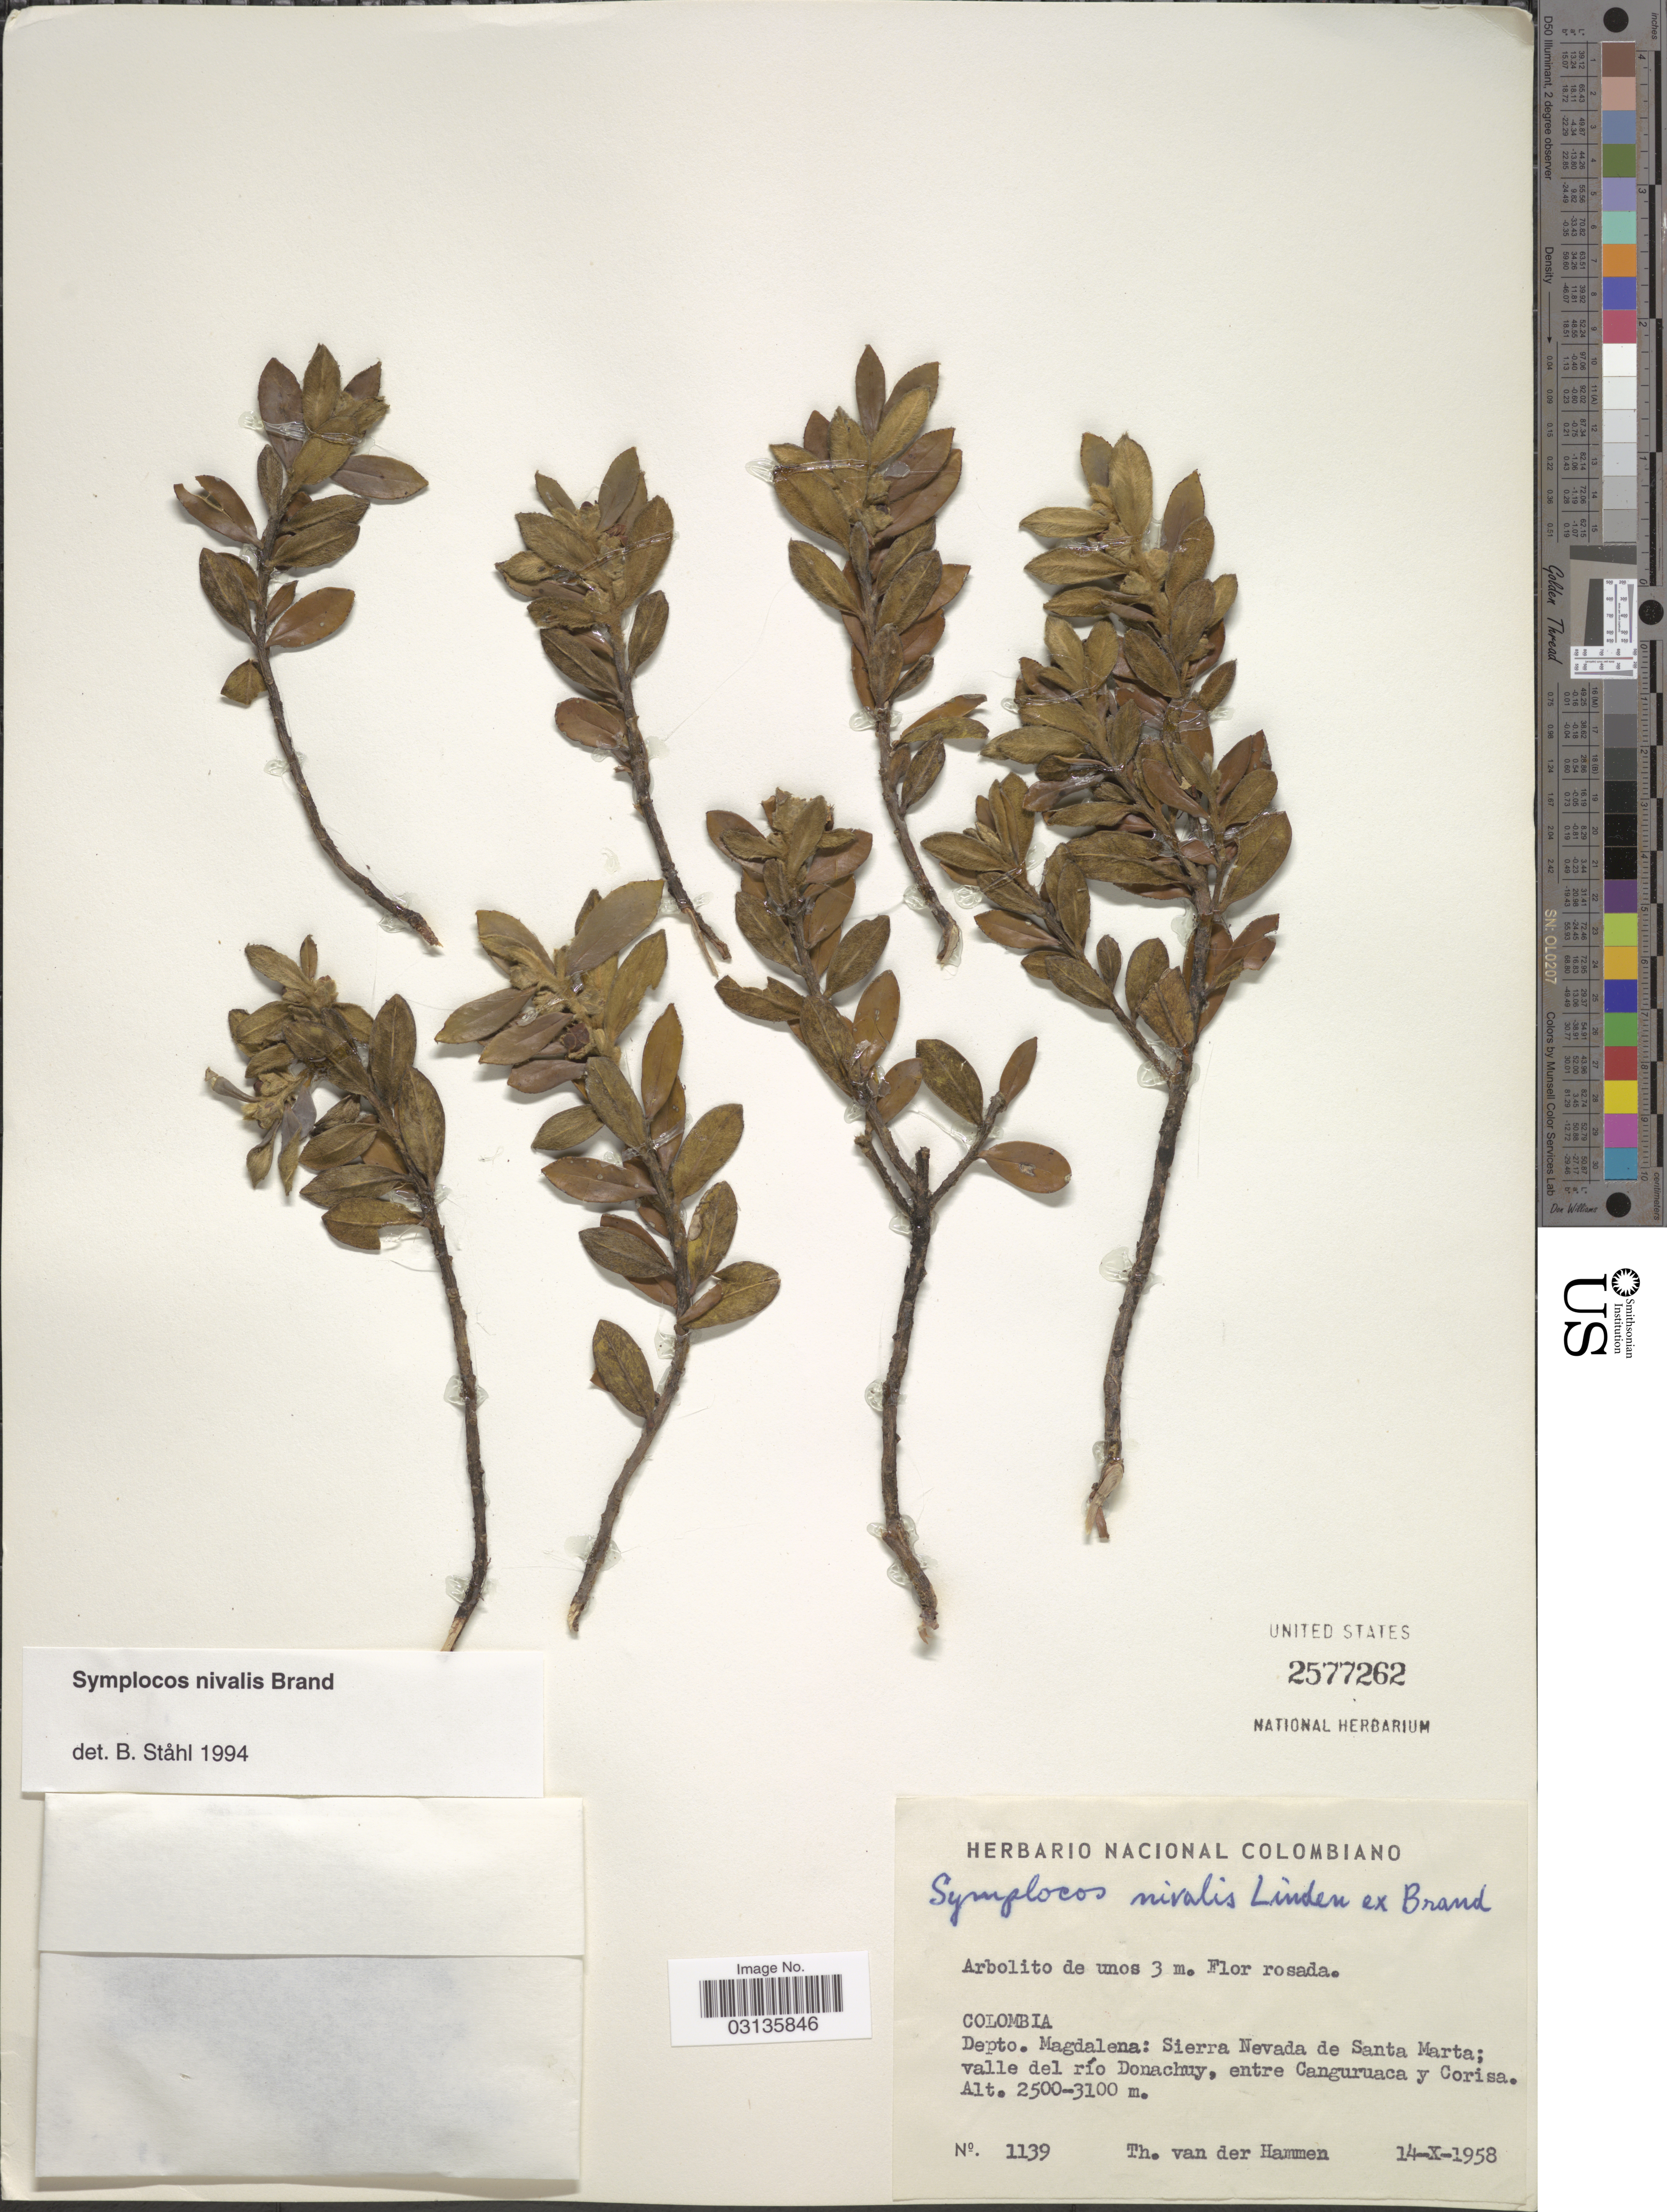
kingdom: Plantae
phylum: Tracheophyta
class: Magnoliopsida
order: Ericales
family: Symplocaceae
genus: Symplocos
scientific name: Symplocos nivalis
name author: Linden ex Brand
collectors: T. Van der Hammen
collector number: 1139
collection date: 1958-10-14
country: Colombia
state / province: Magdalena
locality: Depto. Magdalena: Sierra Nevada de Santa Marta; valle del río Donachuy, entre Canguruaca y Corisa.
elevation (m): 2500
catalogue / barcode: US 2577262